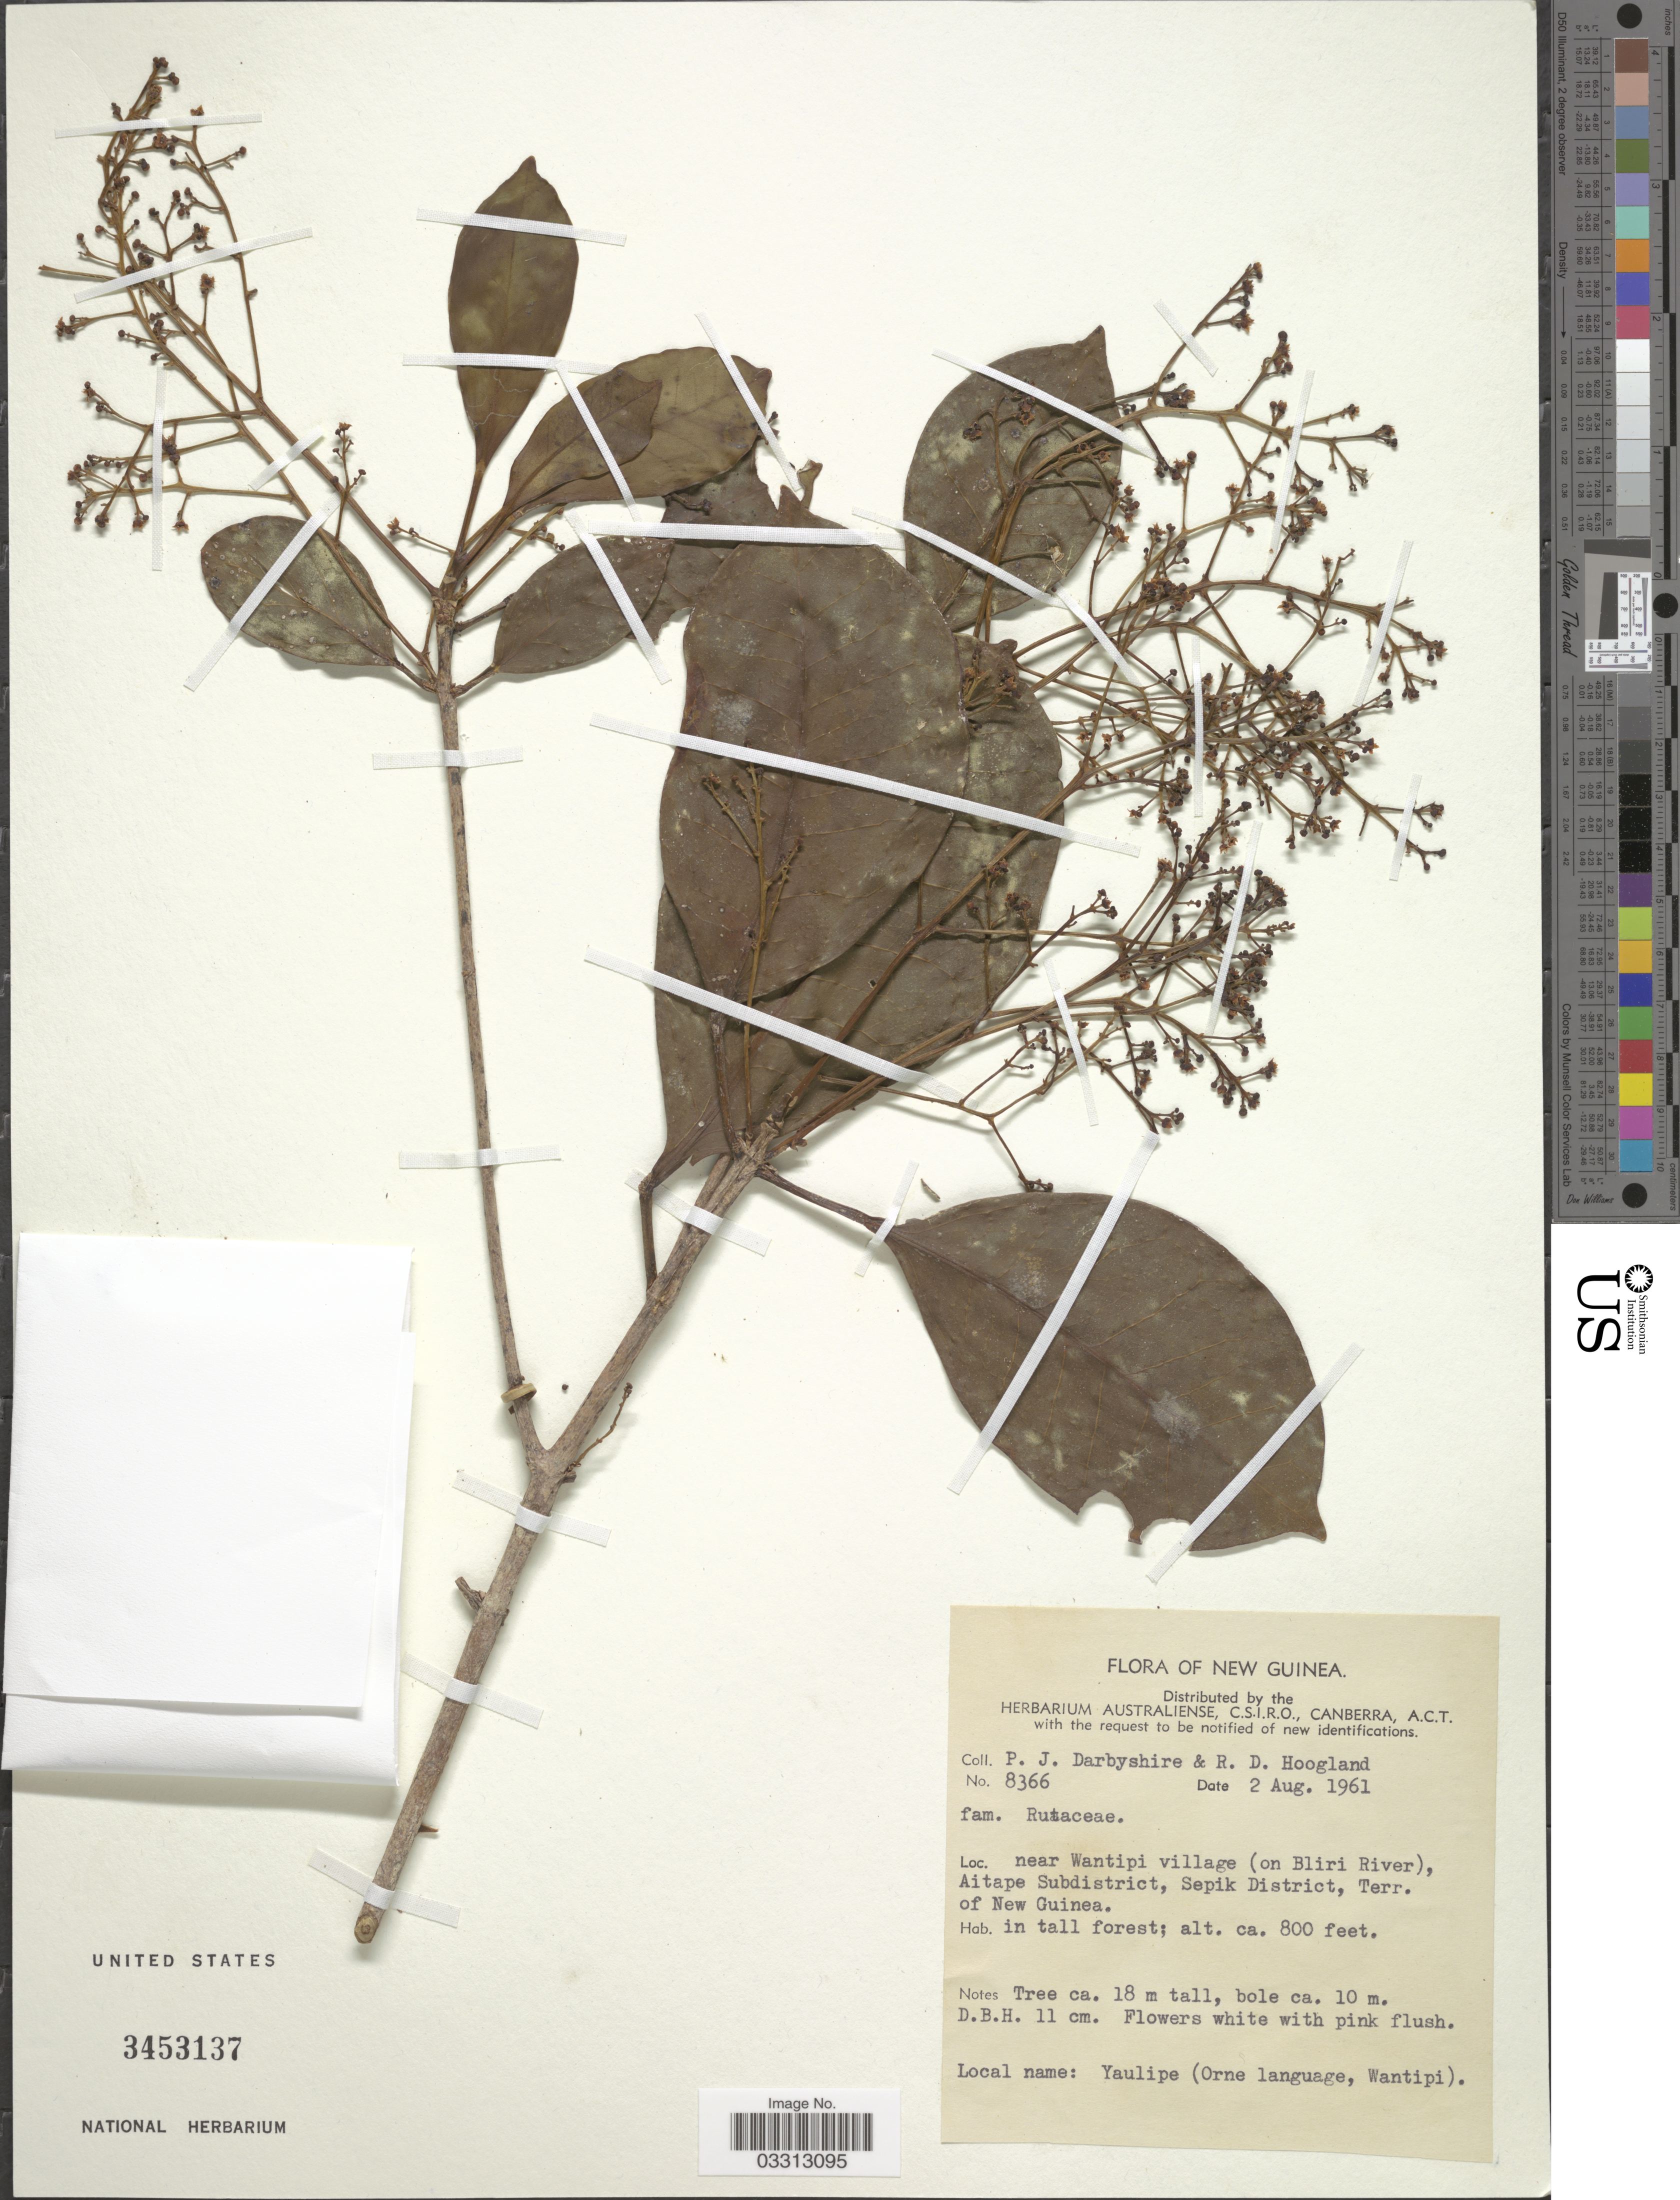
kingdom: Plantae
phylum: Tracheophyta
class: Magnoliopsida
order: Sapindales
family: Rutaceae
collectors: P. Darbyshire & R. D. Hoogland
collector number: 8366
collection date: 1961-08-02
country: Papua New Guinea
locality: New Guinea. Near Wantipi village (on Bliri River), Aitape Subdistrict, Sepik District, Terr. of New Guinea.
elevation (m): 244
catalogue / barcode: US 3453137